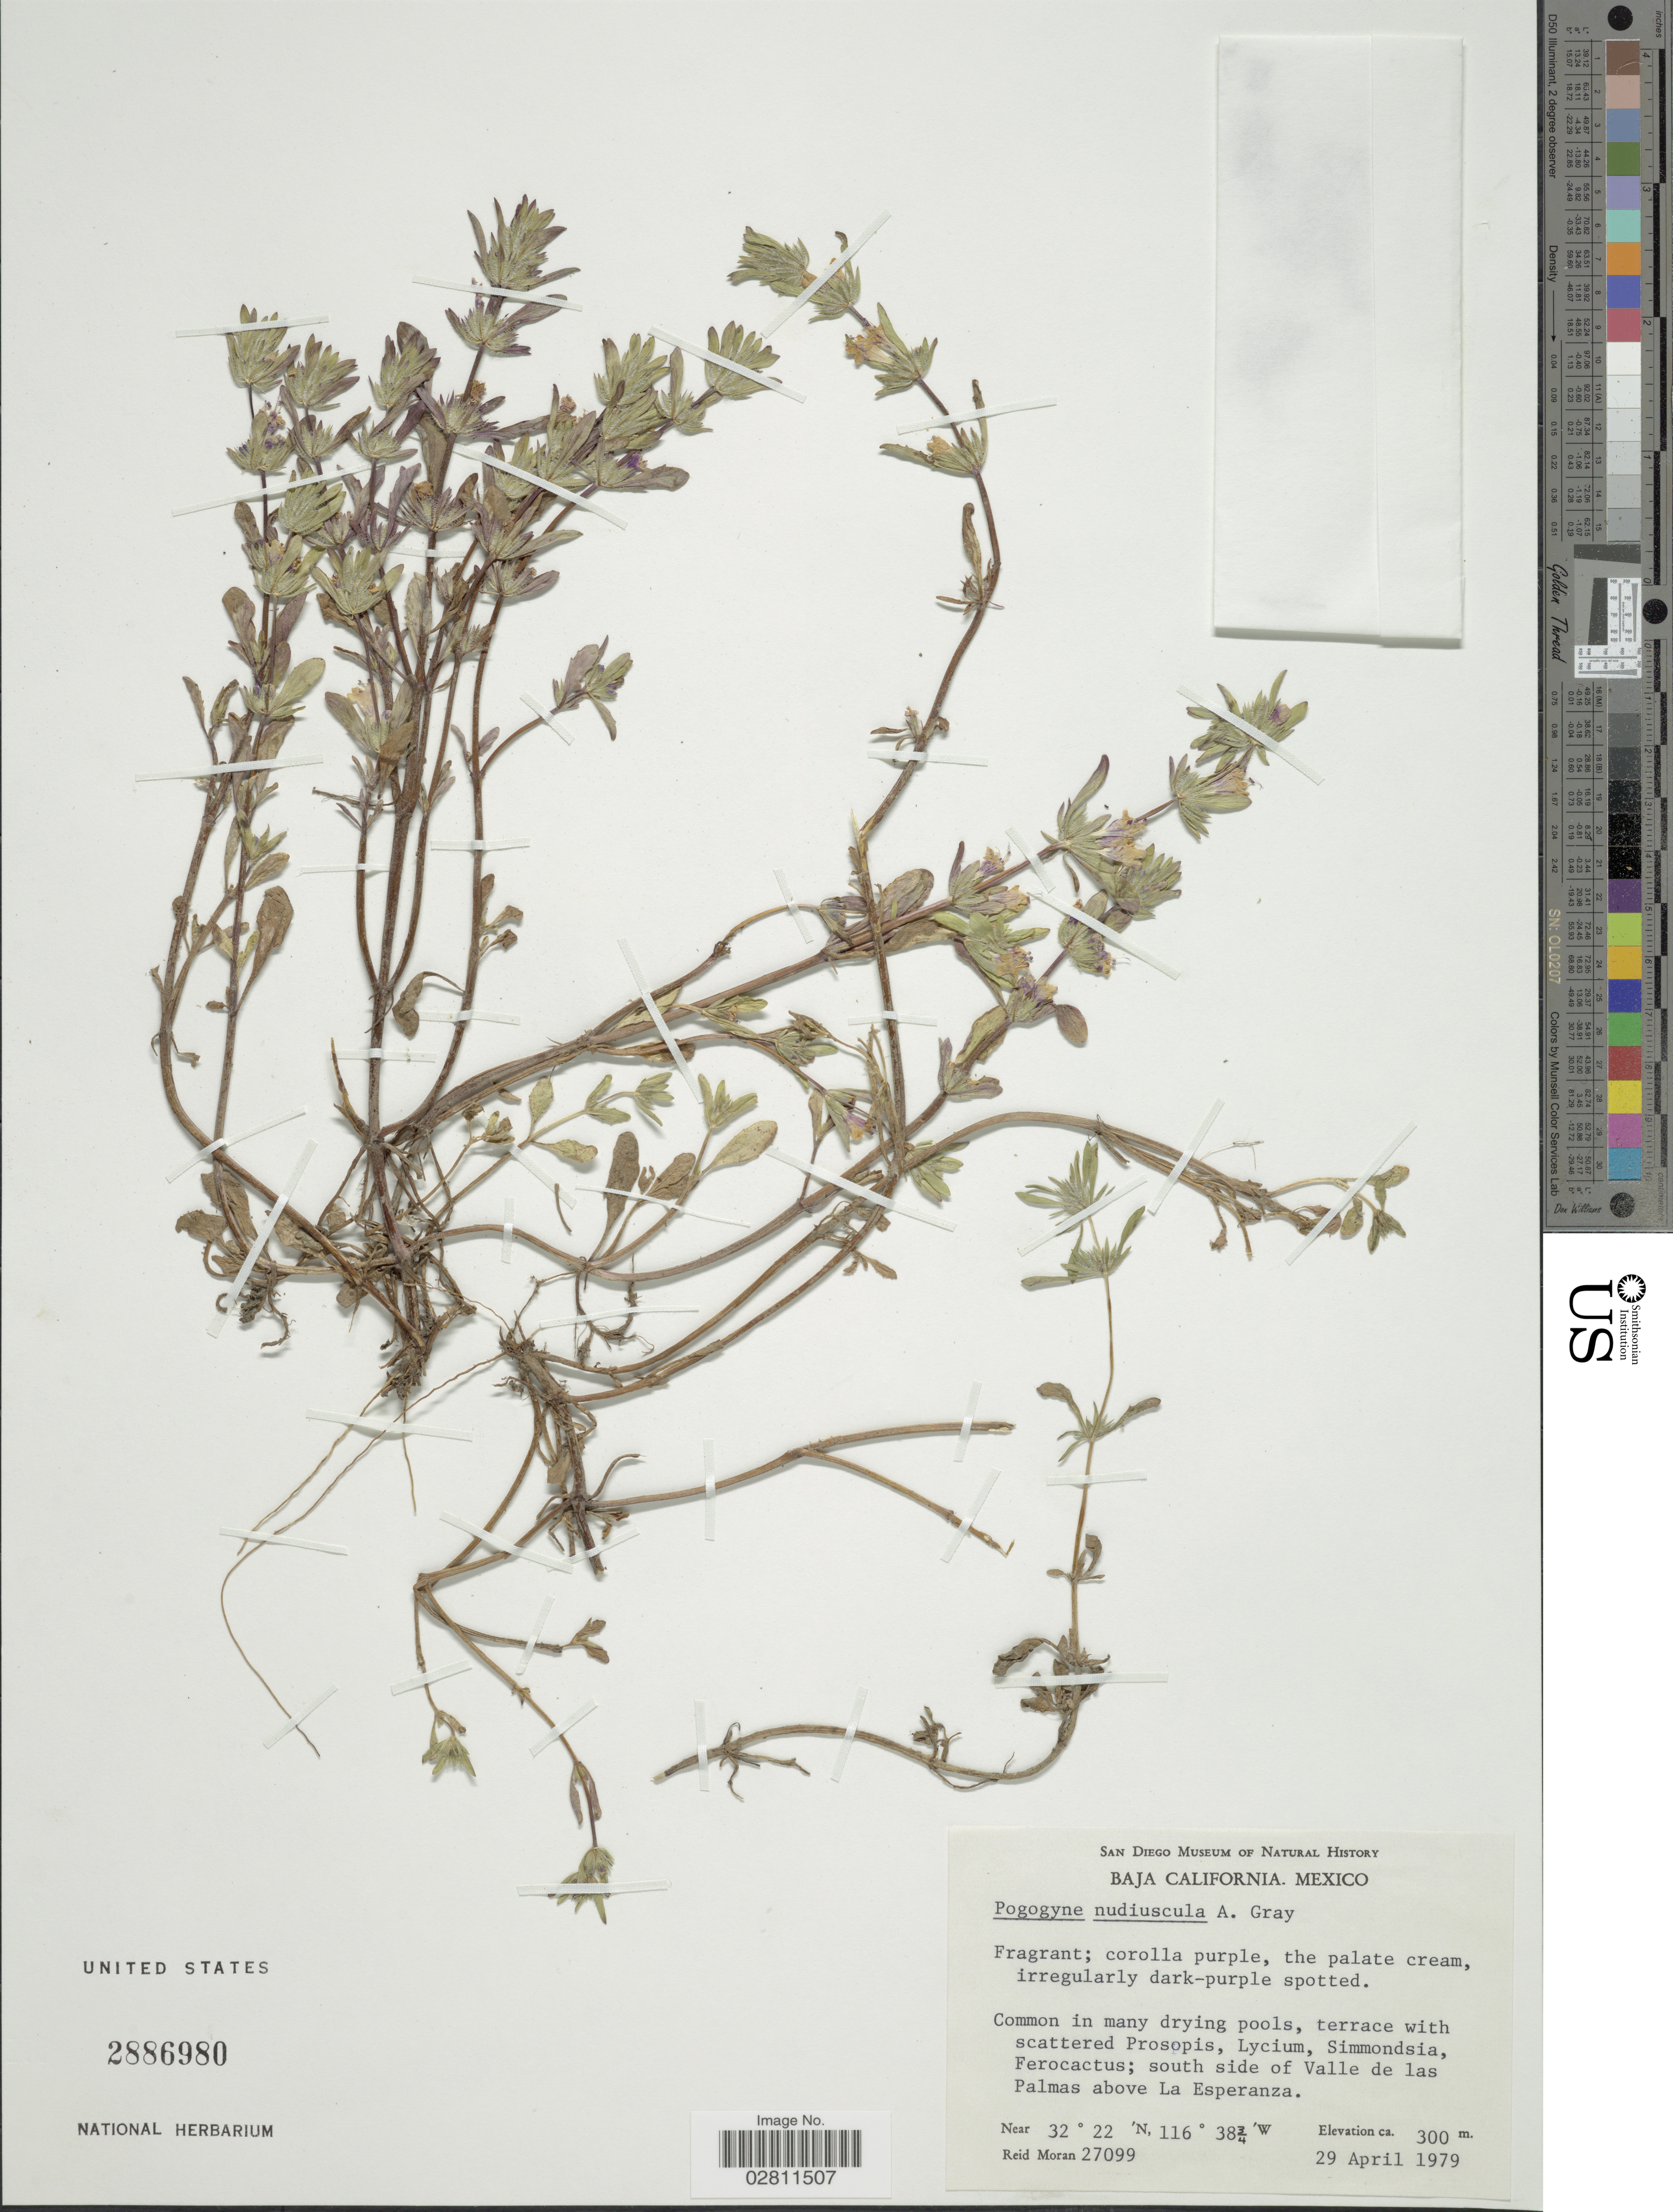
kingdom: Plantae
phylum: Tracheophyta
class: Magnoliopsida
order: Lamiales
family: Lamiaceae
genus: Pogogyne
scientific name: Pogogyne nudiuscula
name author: A. Gray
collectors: R. V. Moran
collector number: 27099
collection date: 1979-04-29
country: Mexico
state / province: Baja California Norte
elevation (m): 300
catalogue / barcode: US 2886980